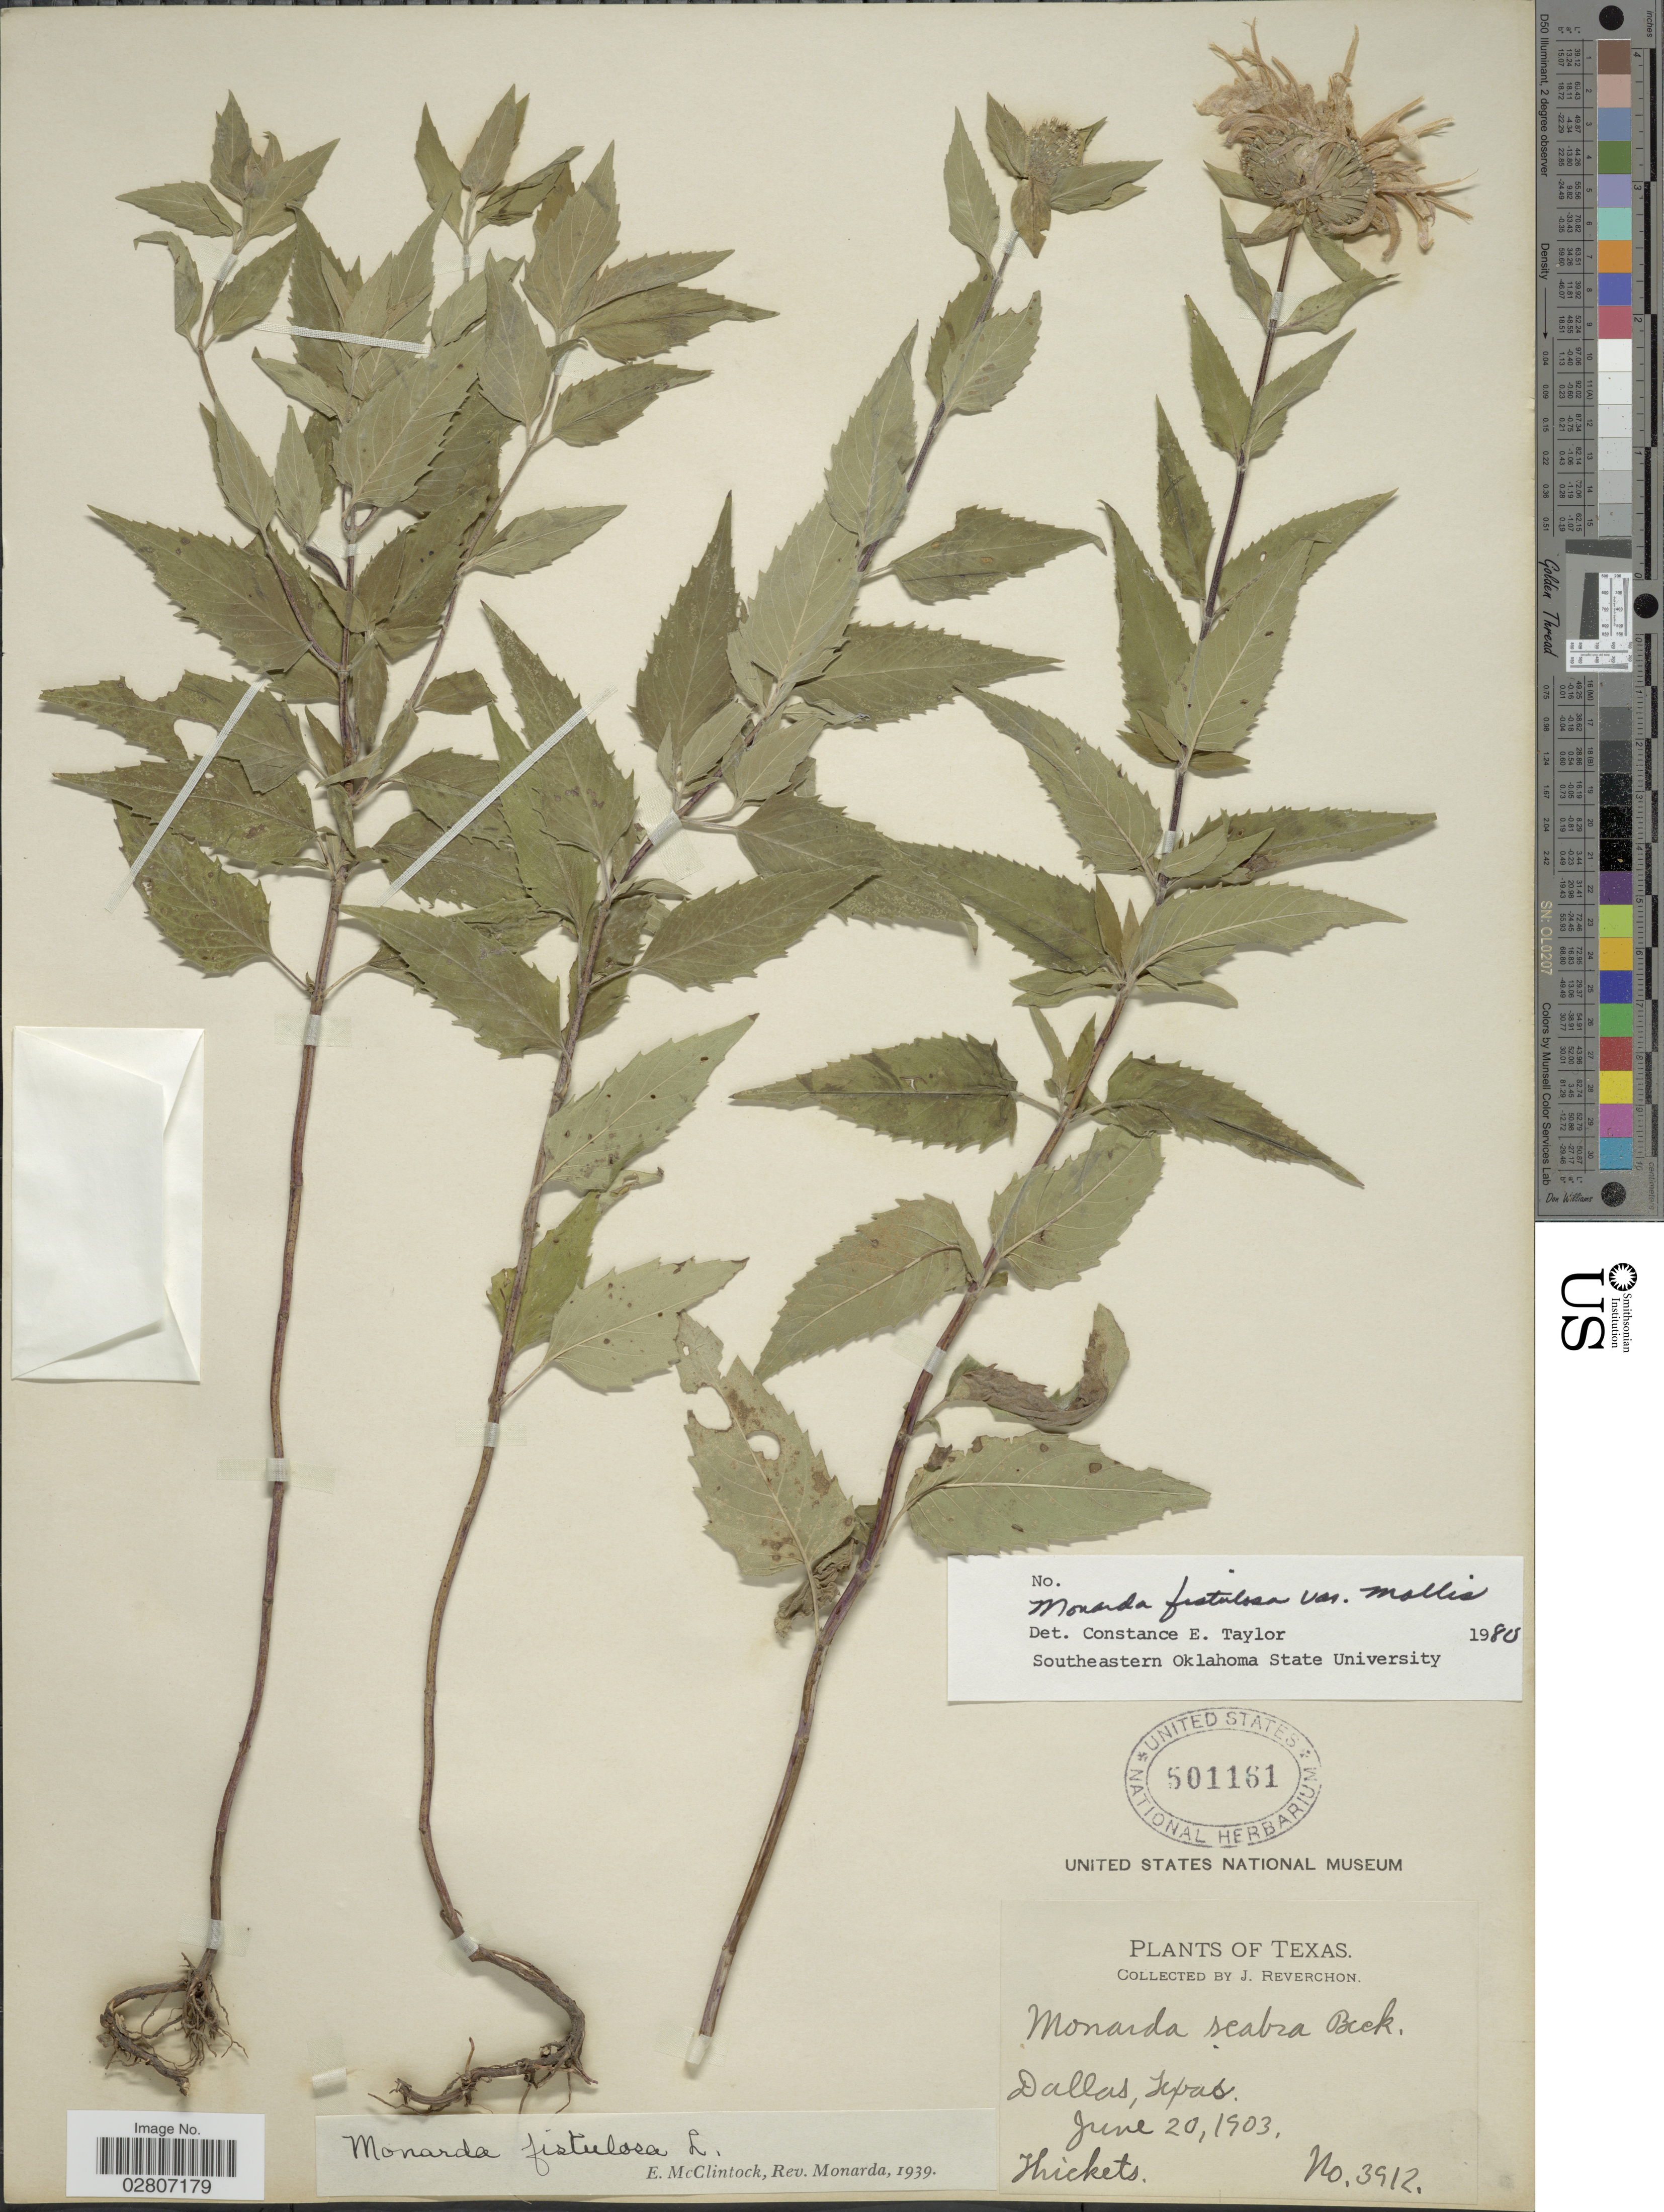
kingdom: Plantae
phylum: Tracheophyta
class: Magnoliopsida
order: Lamiales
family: Lamiaceae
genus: Monarda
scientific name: Monarda fistulosa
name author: L.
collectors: J. Reverchon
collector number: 3912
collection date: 1903-06-20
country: United States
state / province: Texas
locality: Dallas.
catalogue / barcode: US 501161